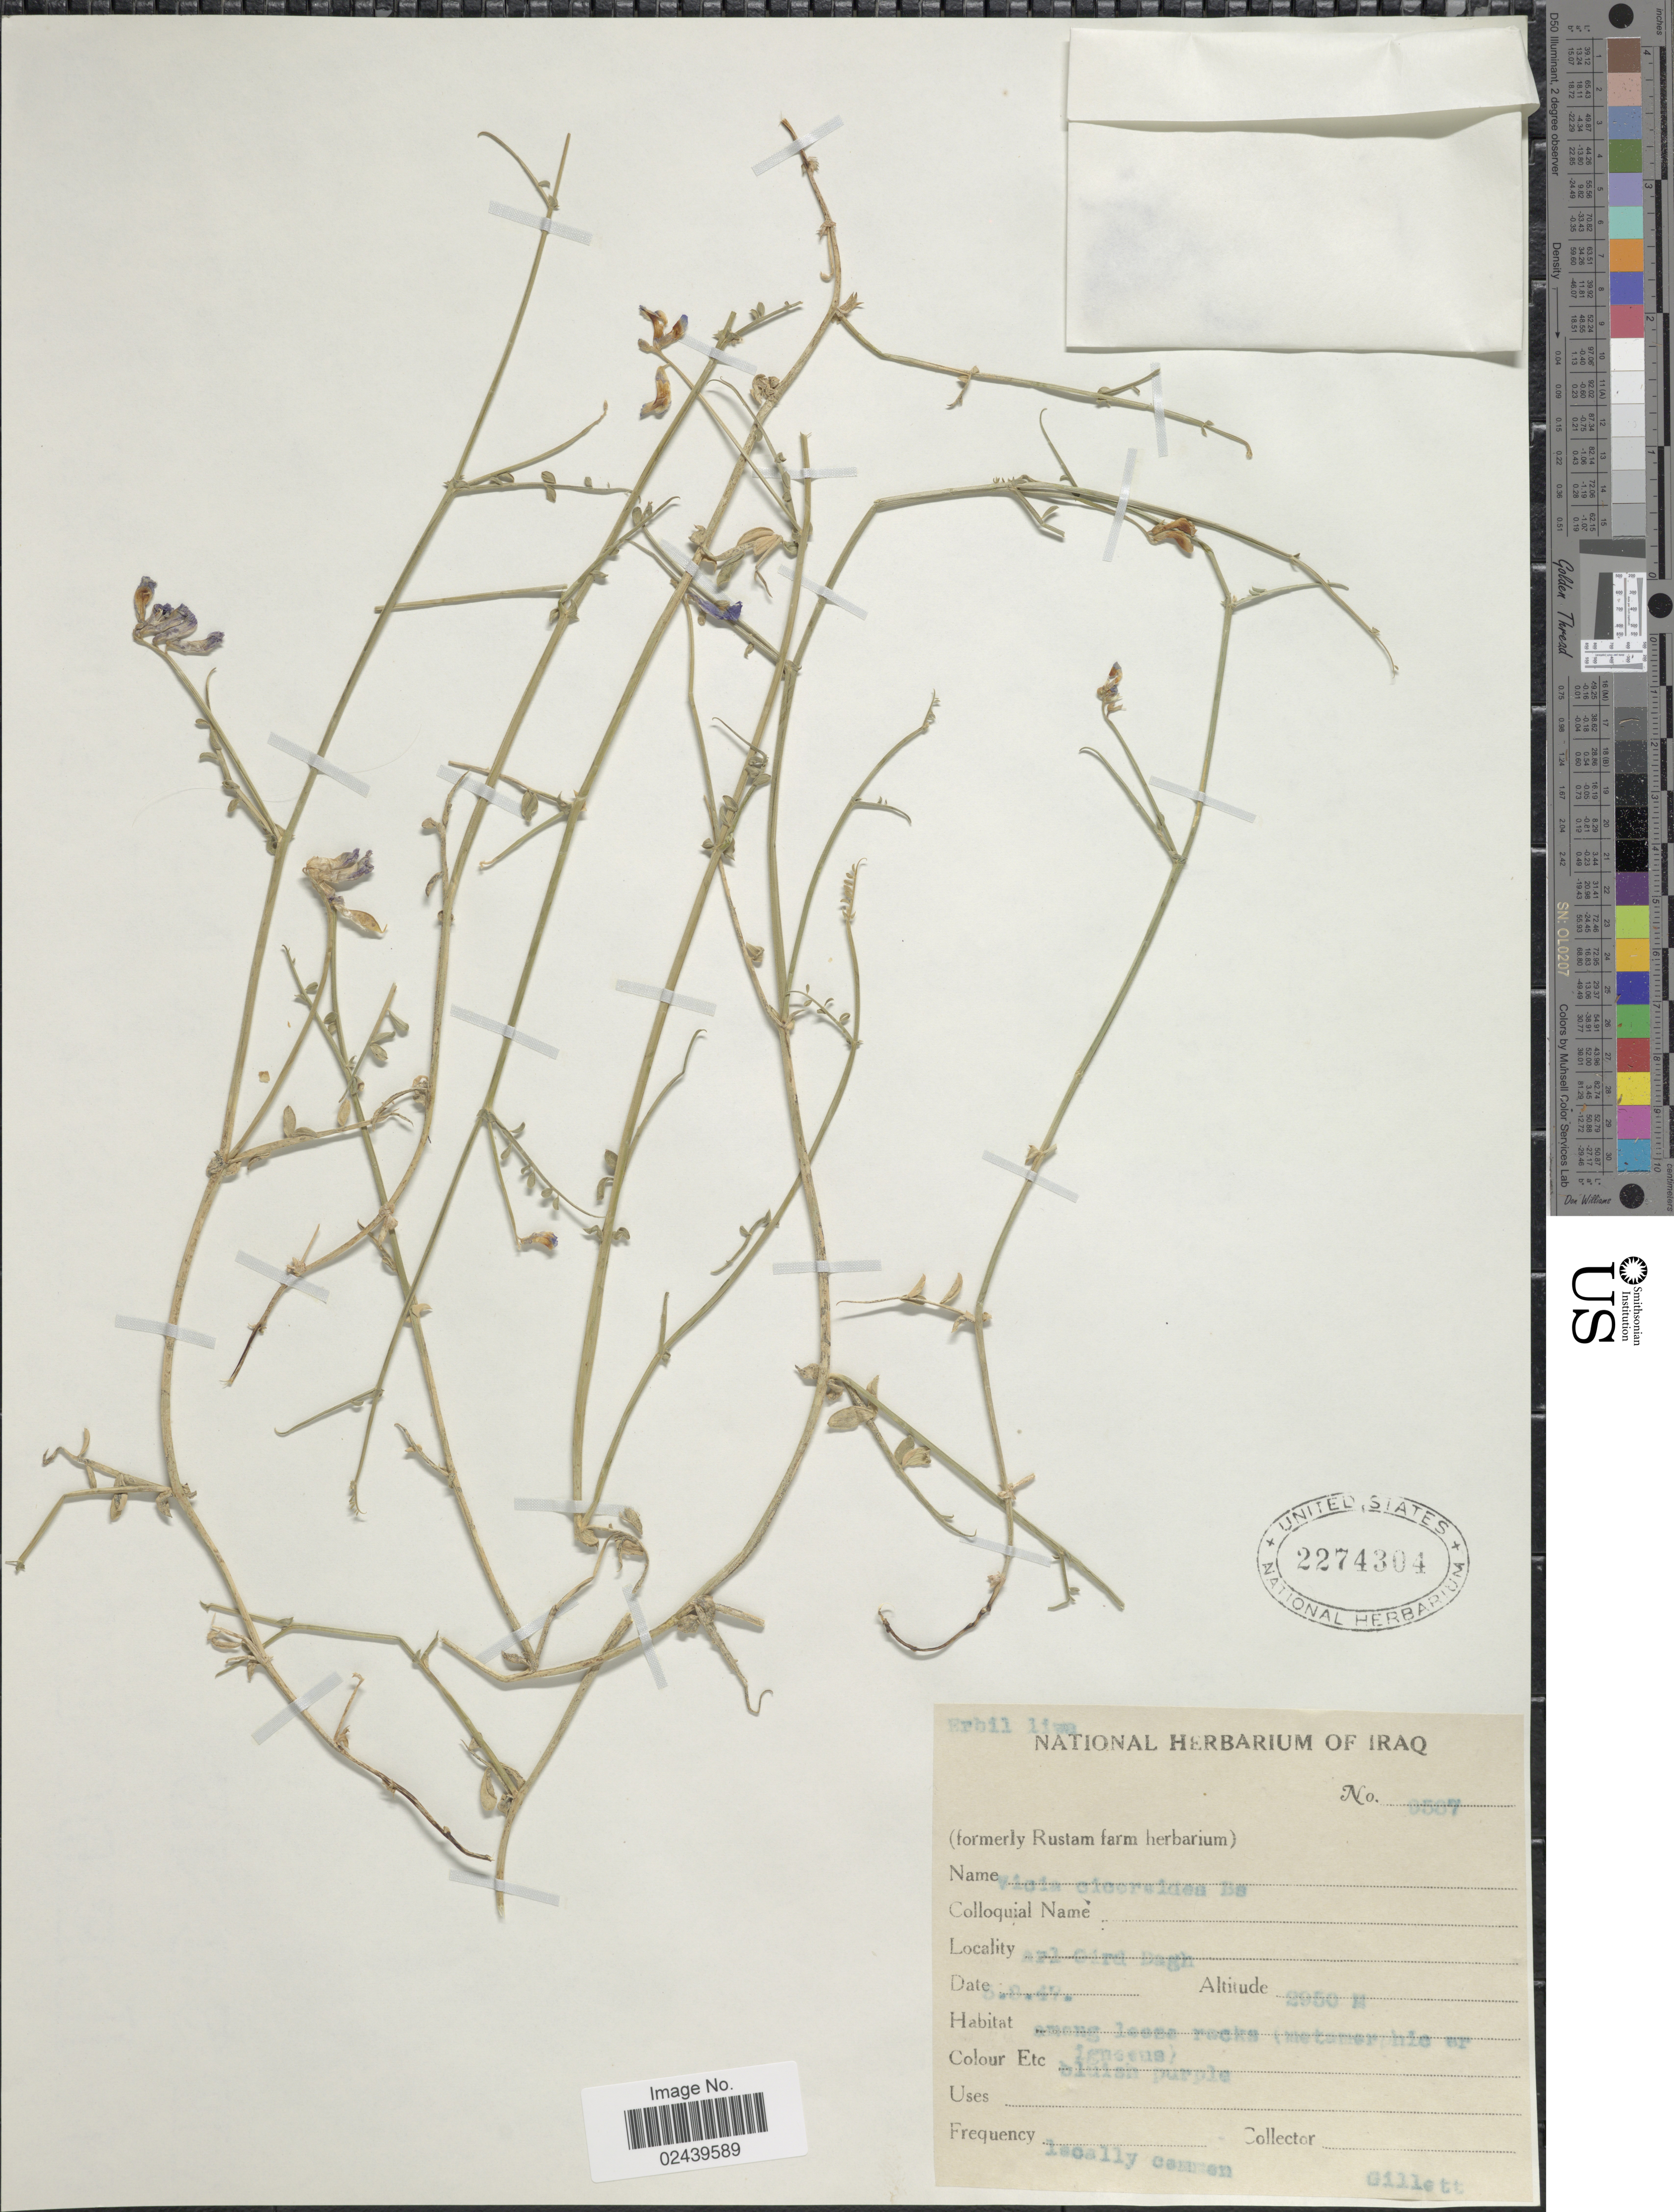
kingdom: Plantae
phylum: Tracheophyta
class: Magnoliopsida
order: Fabales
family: Fabaceae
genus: Vicia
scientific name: Vicia ciceroidea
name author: Boiss.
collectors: Gillett, --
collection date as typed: Transcribed d/m/y: 3/8/47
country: Iraq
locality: Erbil liwa. Arl Gird Bagh [interpreted]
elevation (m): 2050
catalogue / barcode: US 2274304